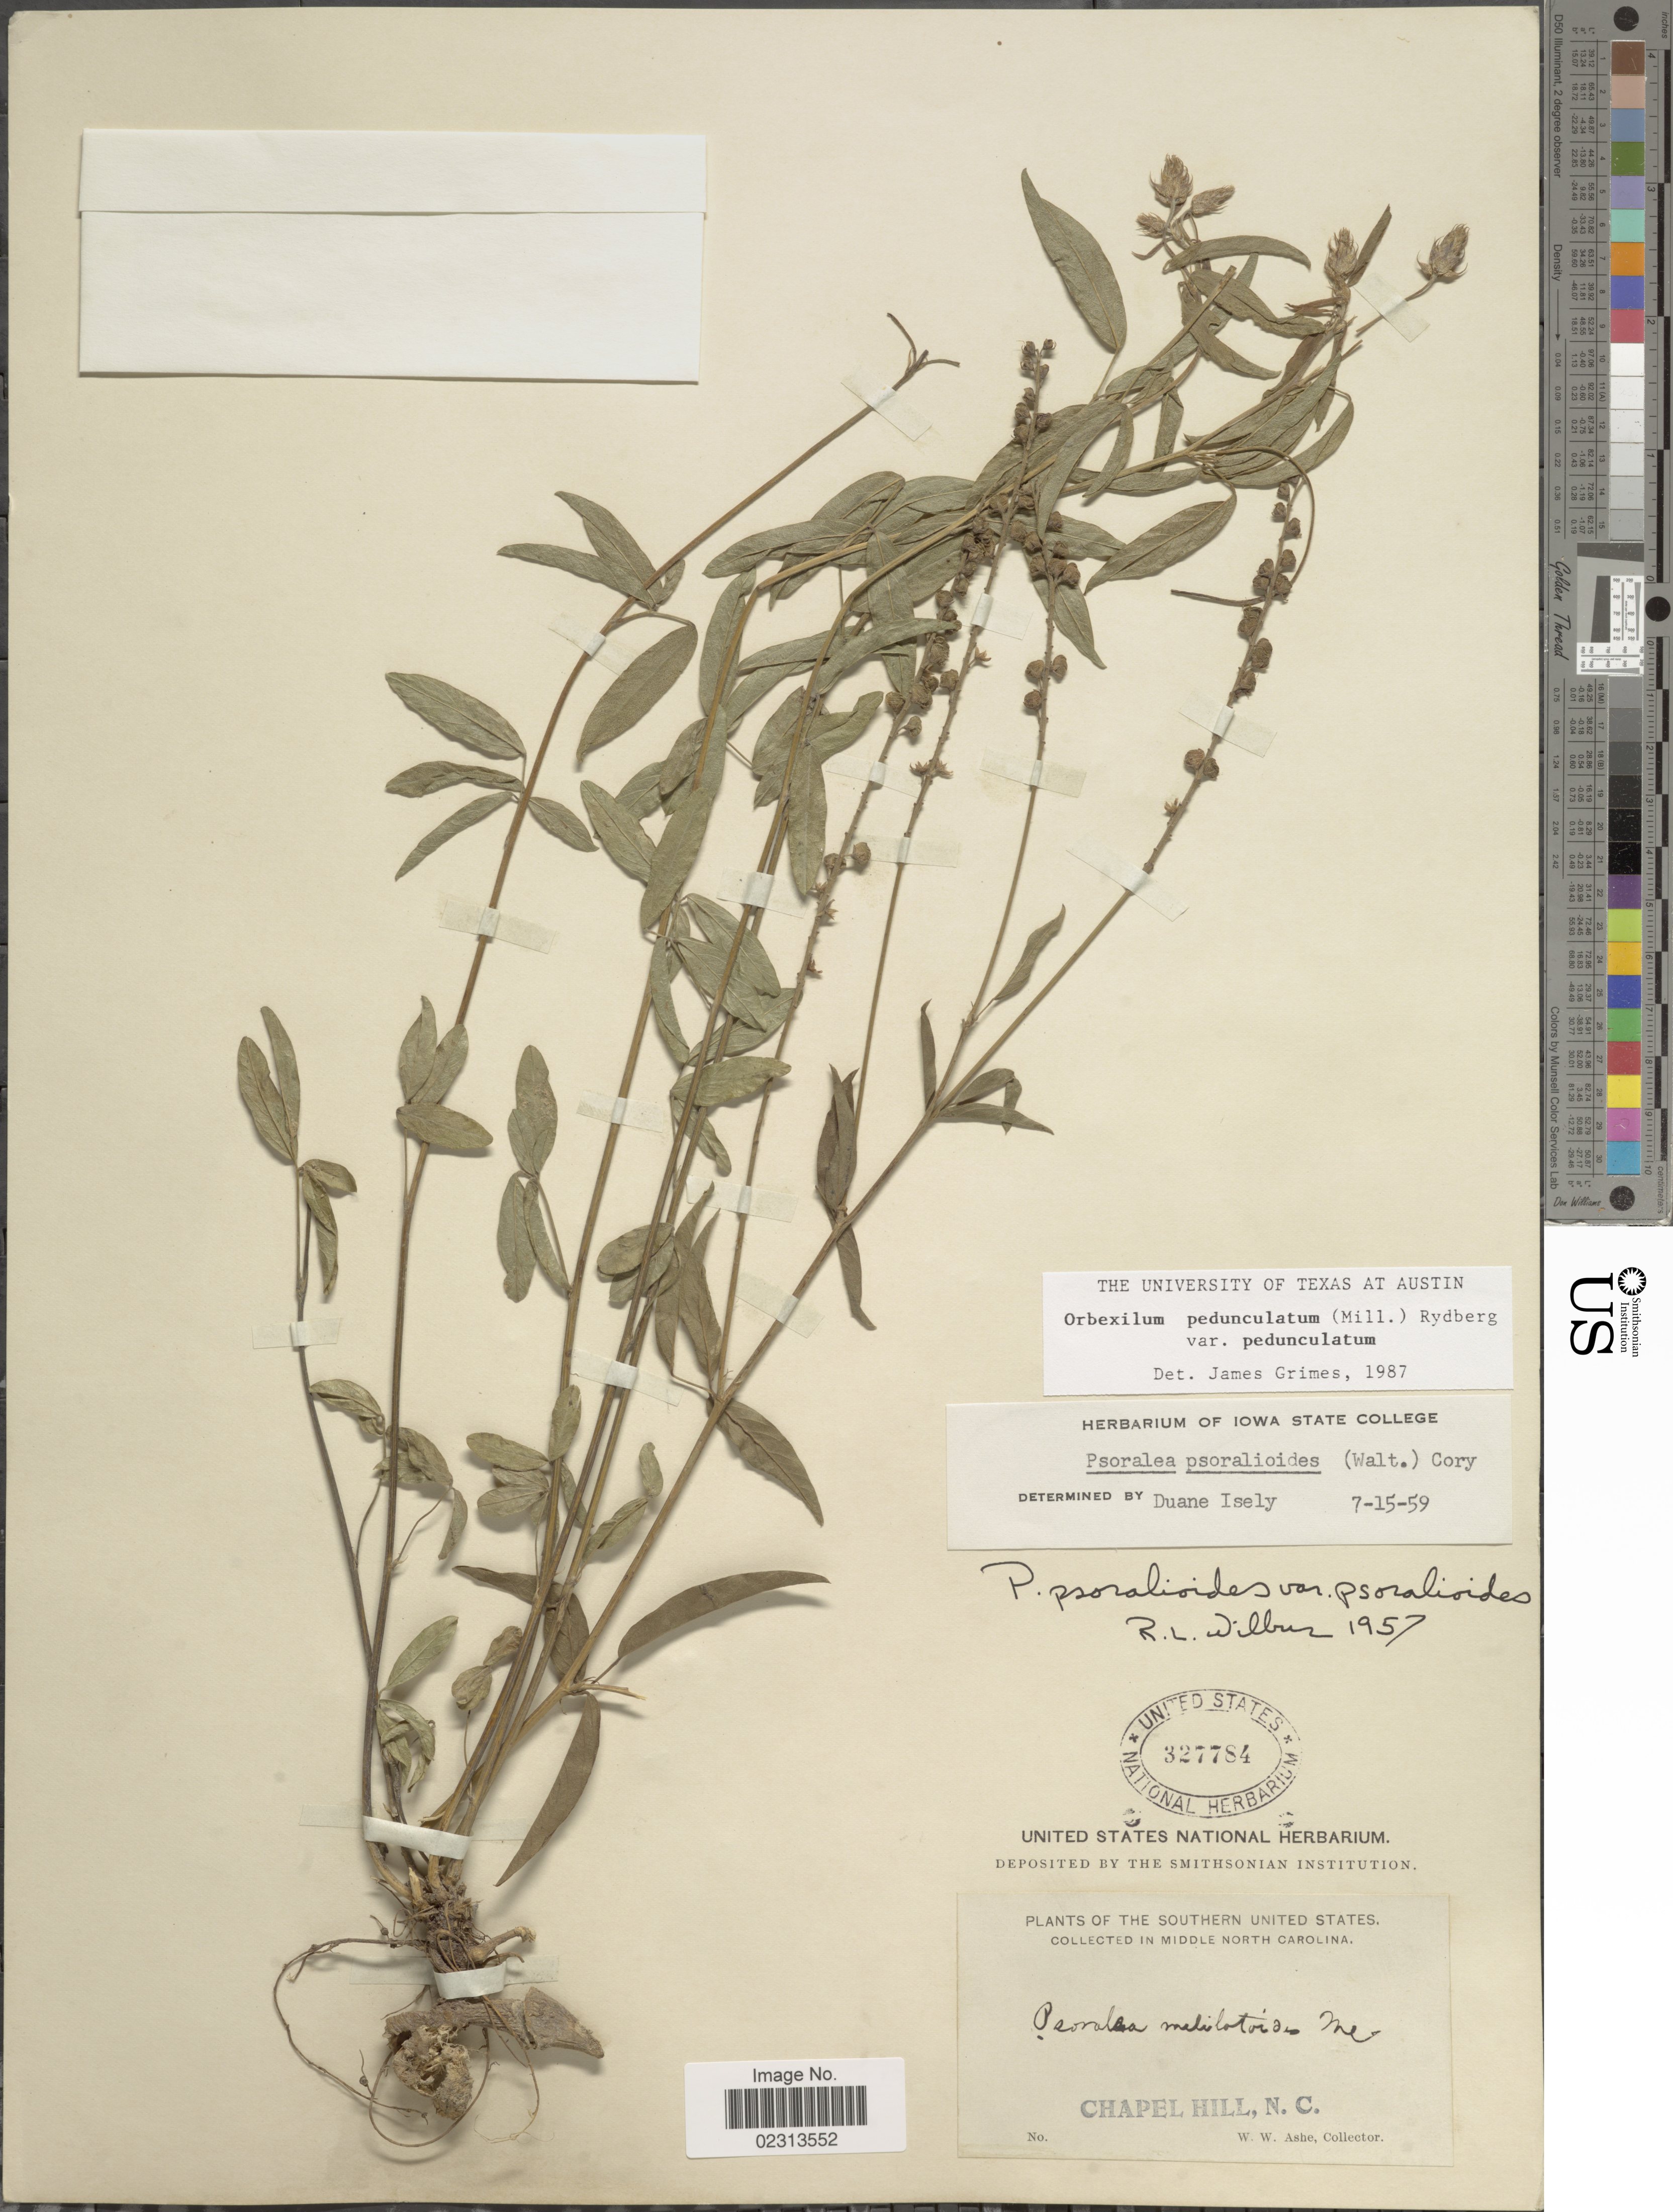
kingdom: Plantae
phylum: Tracheophyta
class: Magnoliopsida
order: Fabales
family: Fabaceae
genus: Orbexilum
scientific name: Orbexilum pedunculatum var. pedunculatum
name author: (Miller) Rydberg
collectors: W. W. Ashe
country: United States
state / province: North Carolina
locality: Middle North Carolina, Chapel Hill, N.C.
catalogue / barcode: US 327784